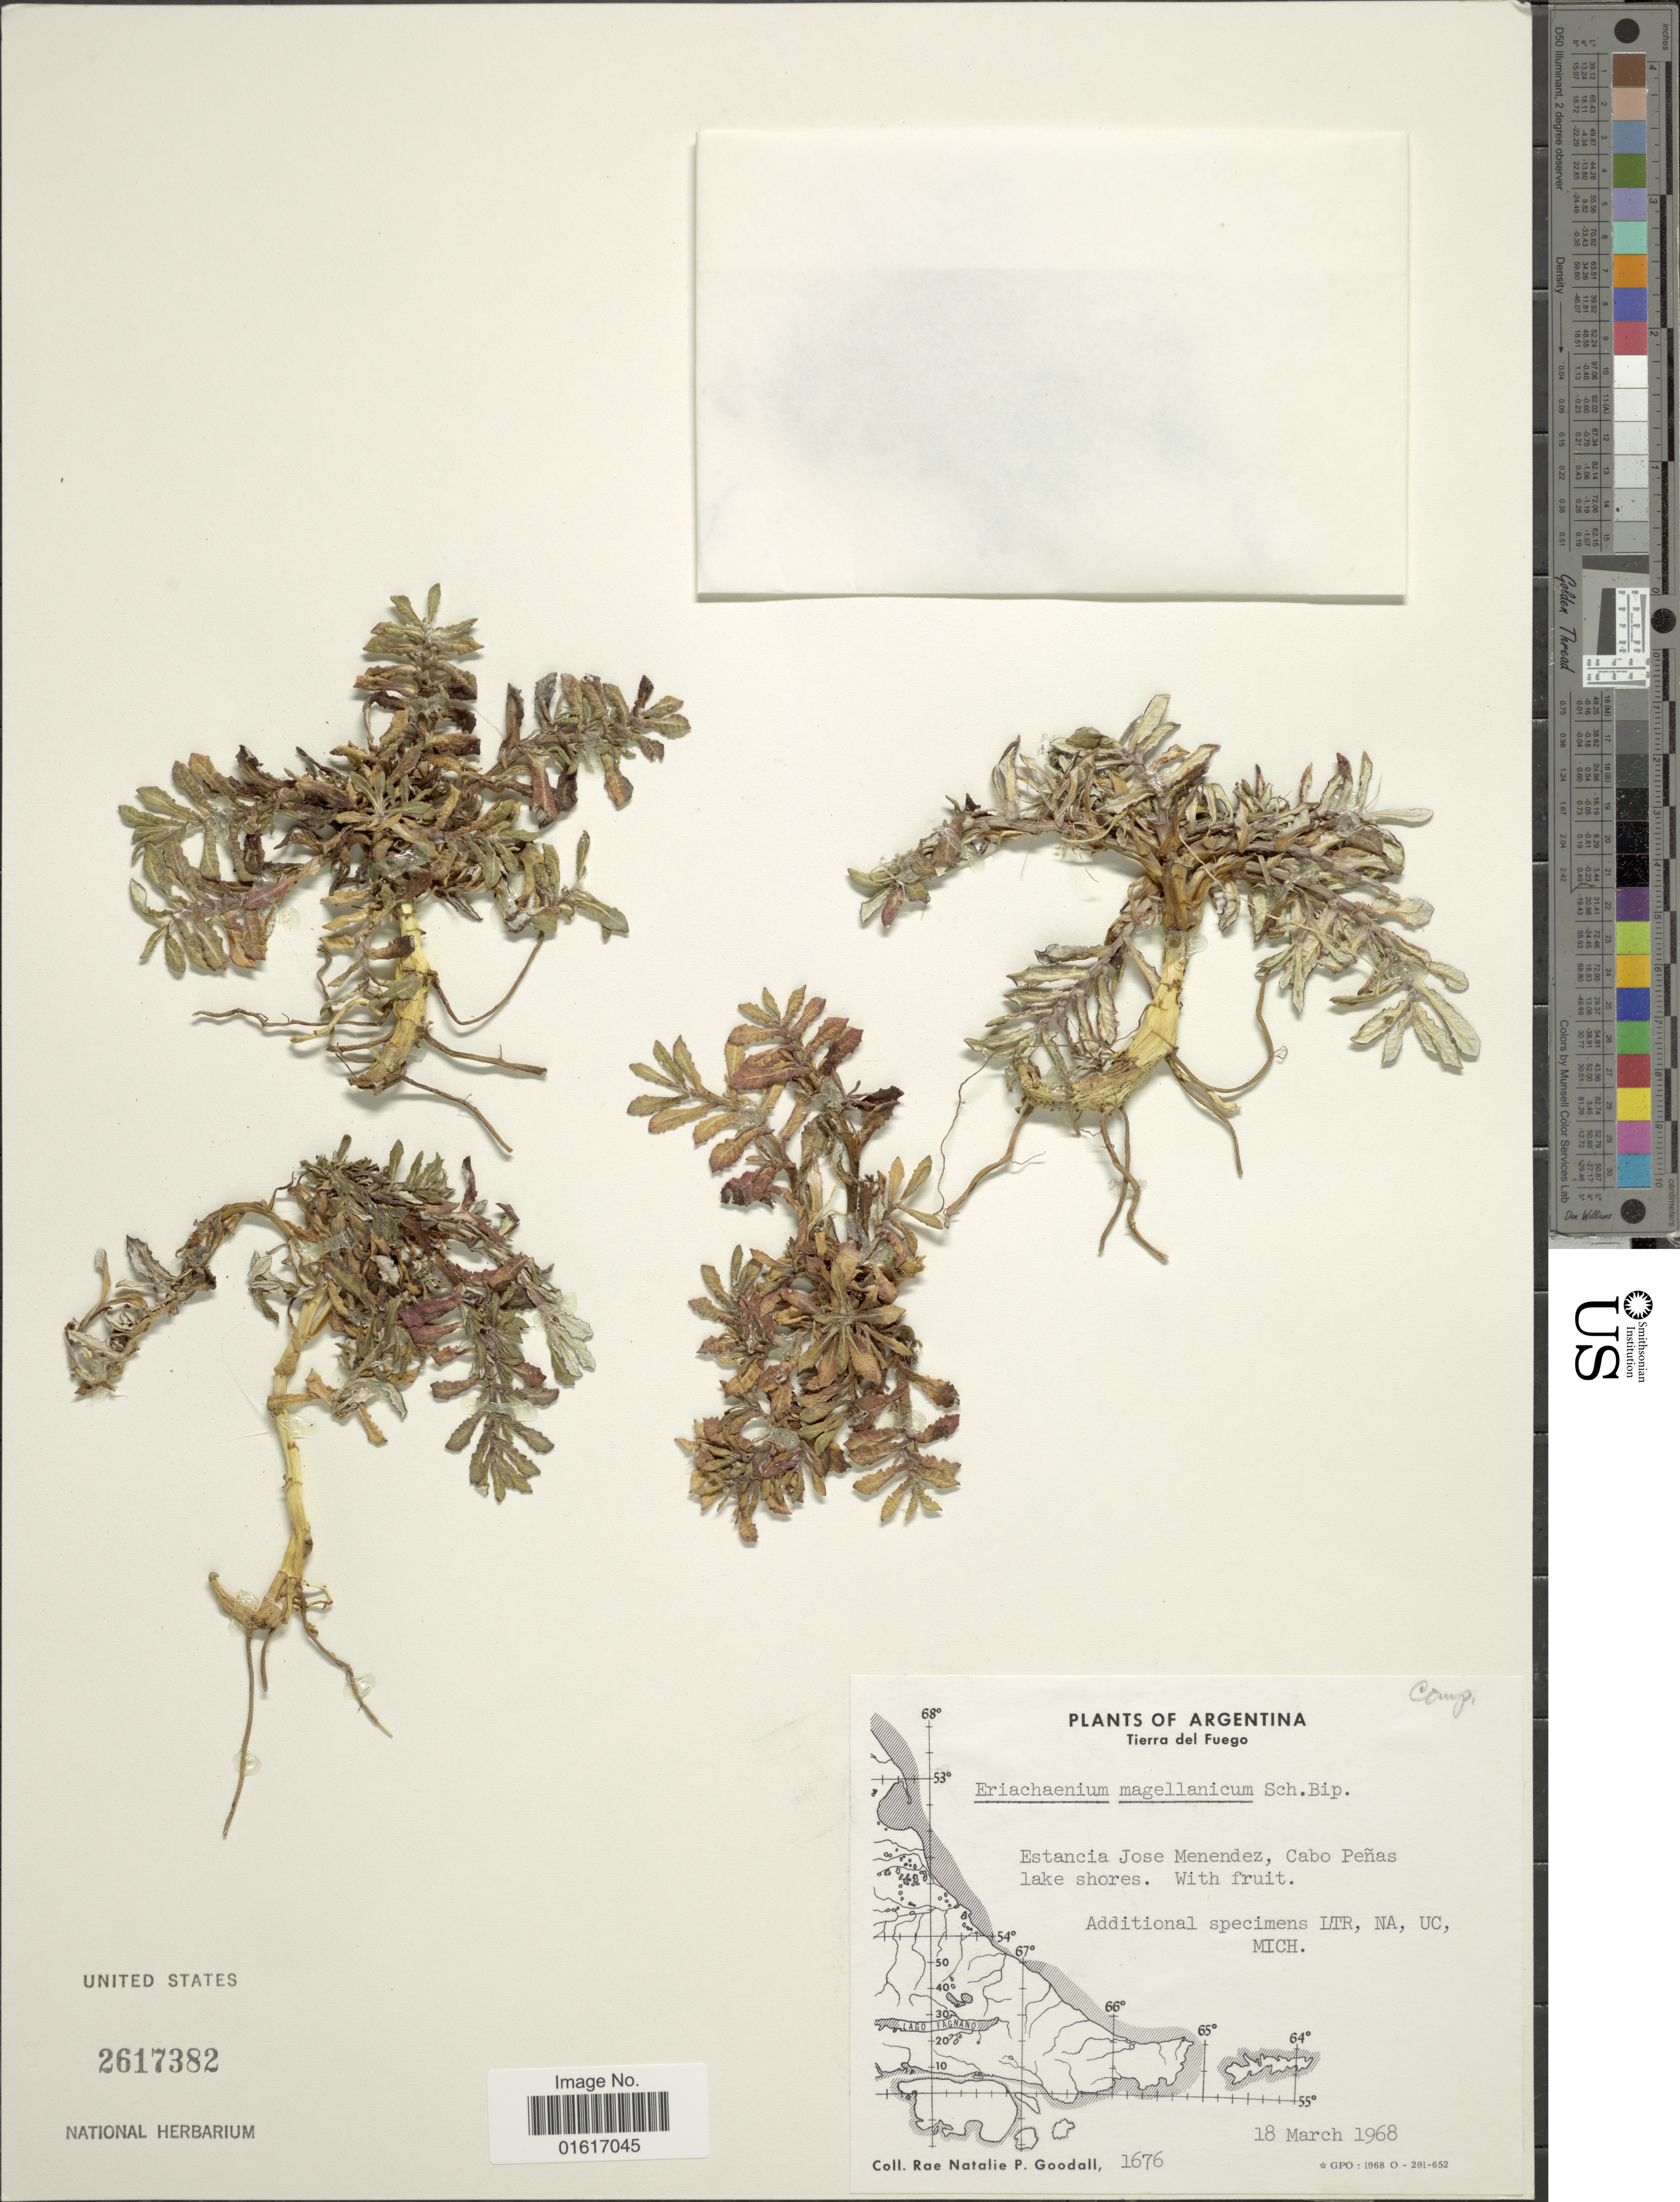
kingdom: Plantae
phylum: Tracheophyta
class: Magnoliopsida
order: Asterales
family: Asteraceae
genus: Eriachaenium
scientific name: Eriachaenium magellanicum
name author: Sch. Bip.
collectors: R. Goodall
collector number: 1676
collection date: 1968-03-18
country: Argentina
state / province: Tierra del Fuego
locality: Estancia Jose Menendez, Cabo Penas lake shores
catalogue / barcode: US 2617382